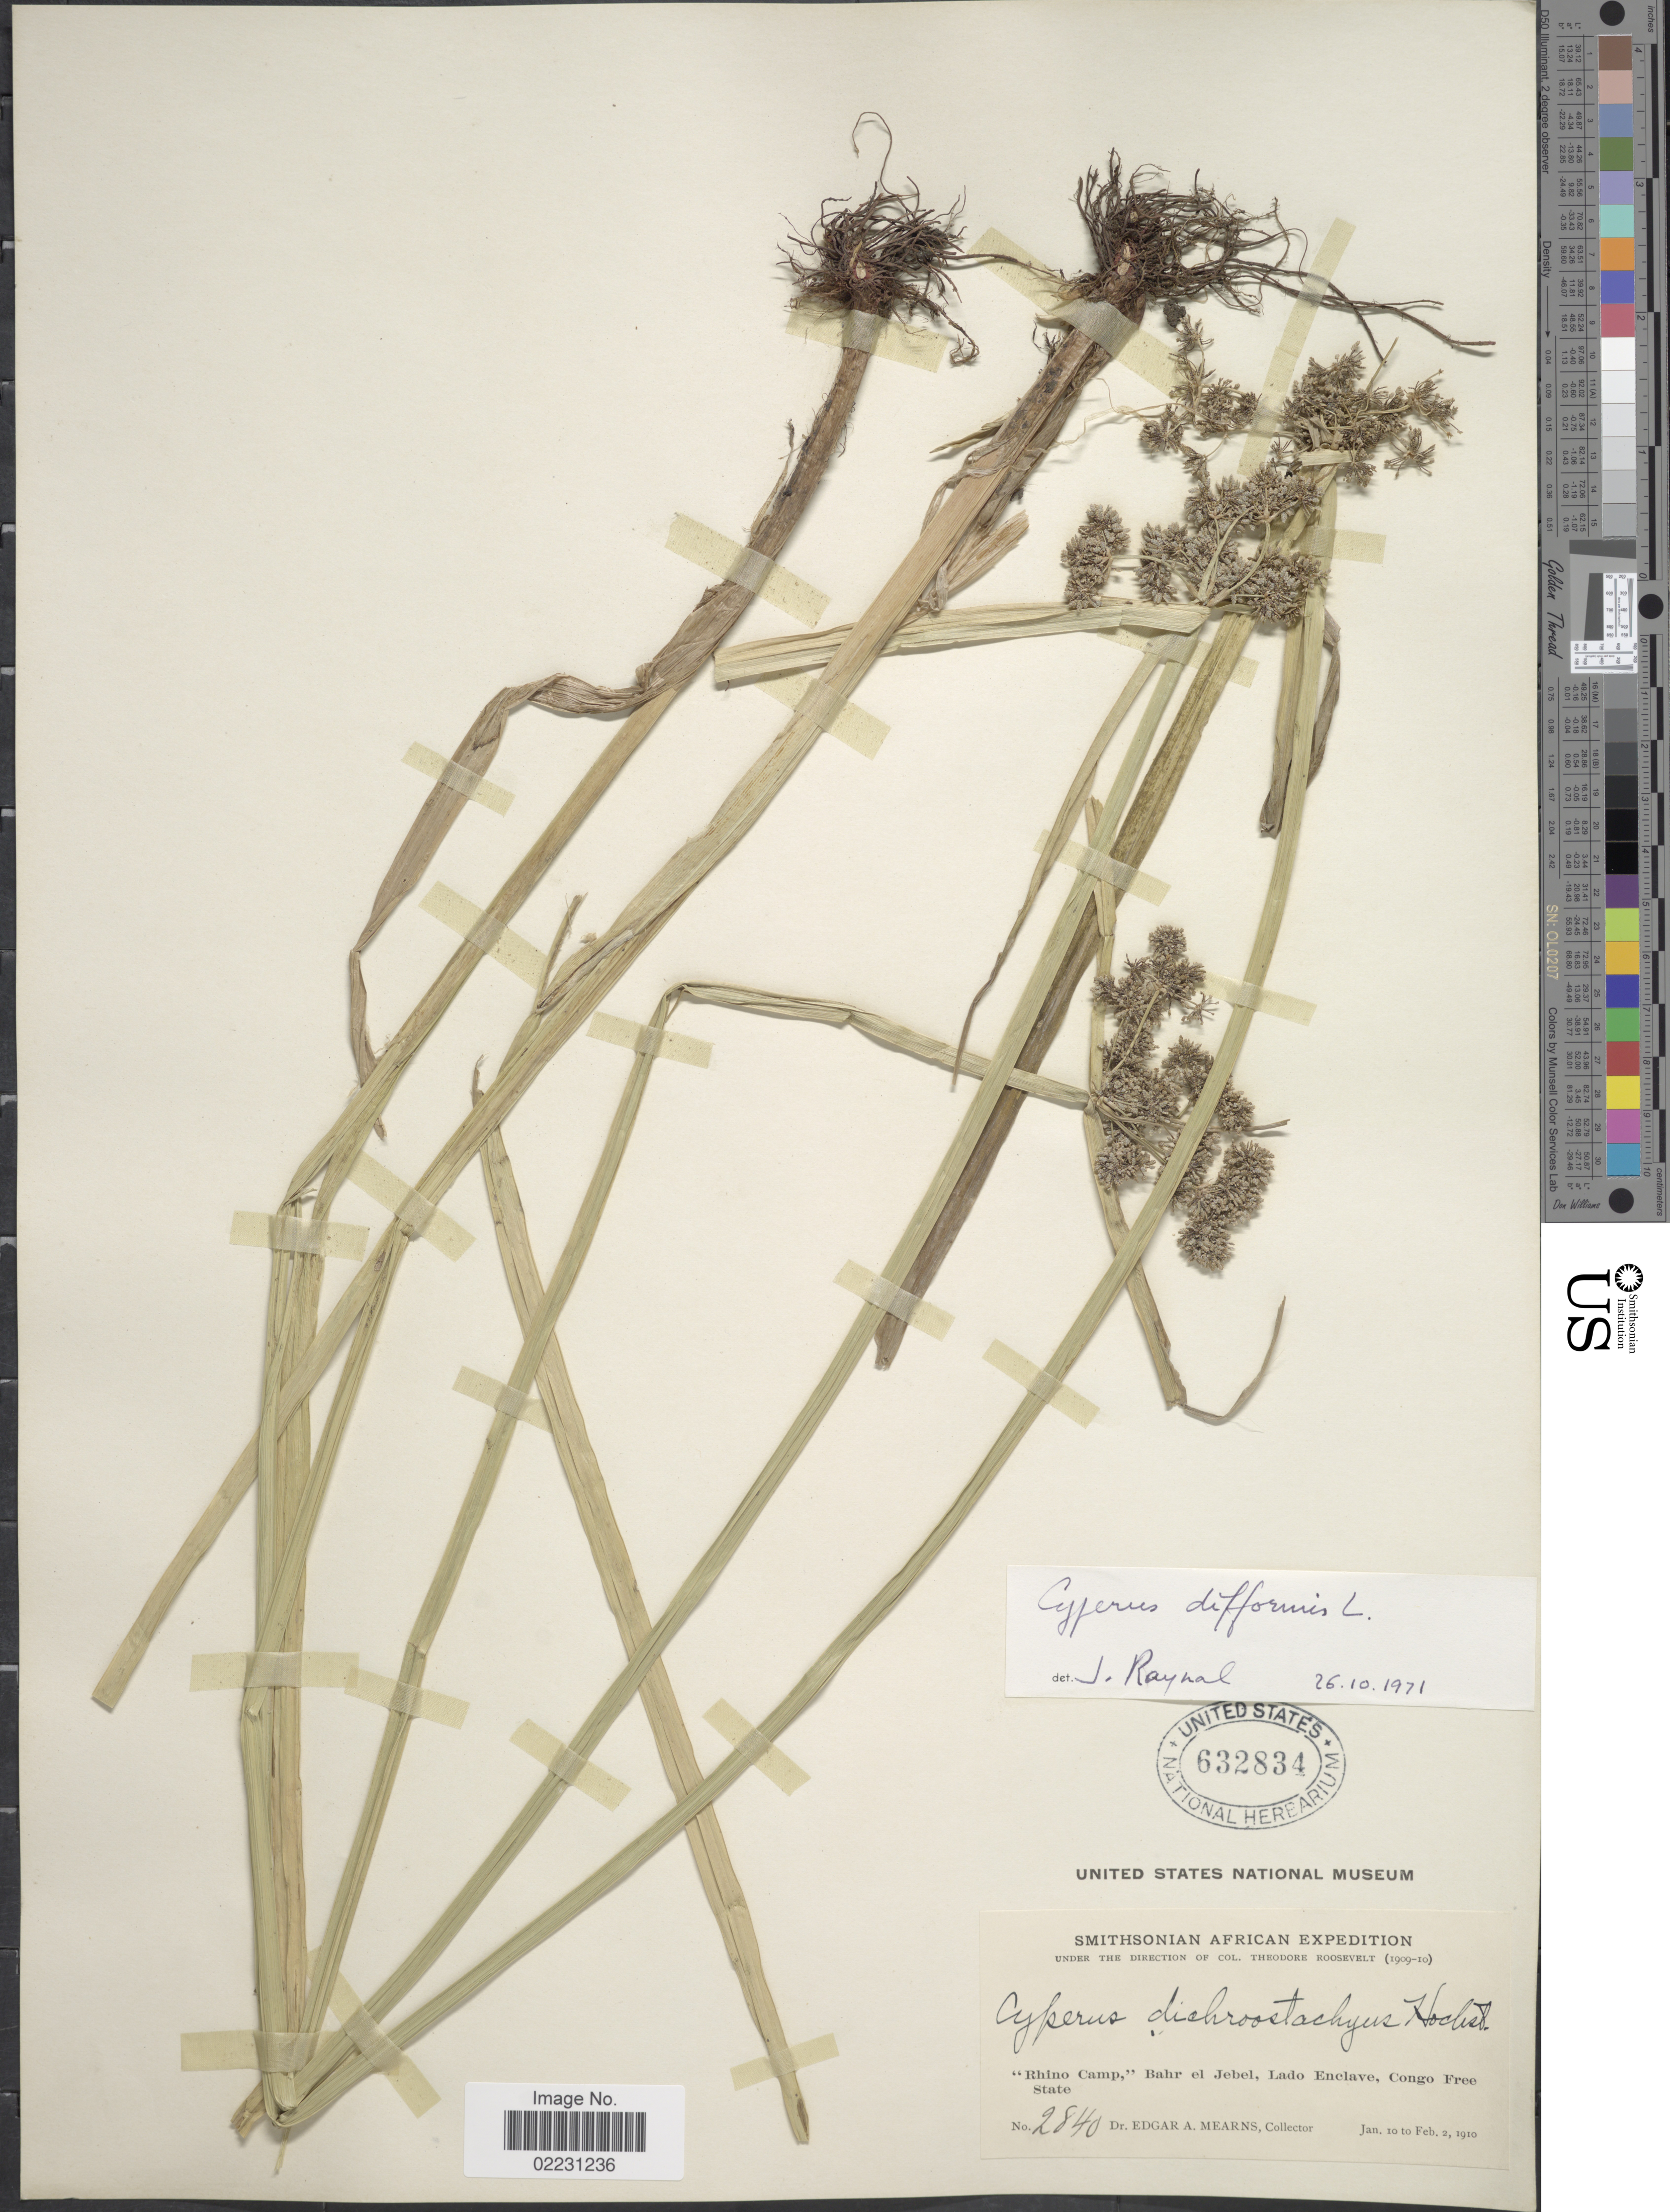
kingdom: Plantae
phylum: Tracheophyta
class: Liliopsida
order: Poales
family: Cyperaceae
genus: Cyperus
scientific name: Cyperus difformis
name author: L.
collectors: E. A. Mearns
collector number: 2840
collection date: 1910-01-10/1910-02-02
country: South Sudan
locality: Rhino Camp,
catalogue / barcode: US 632834